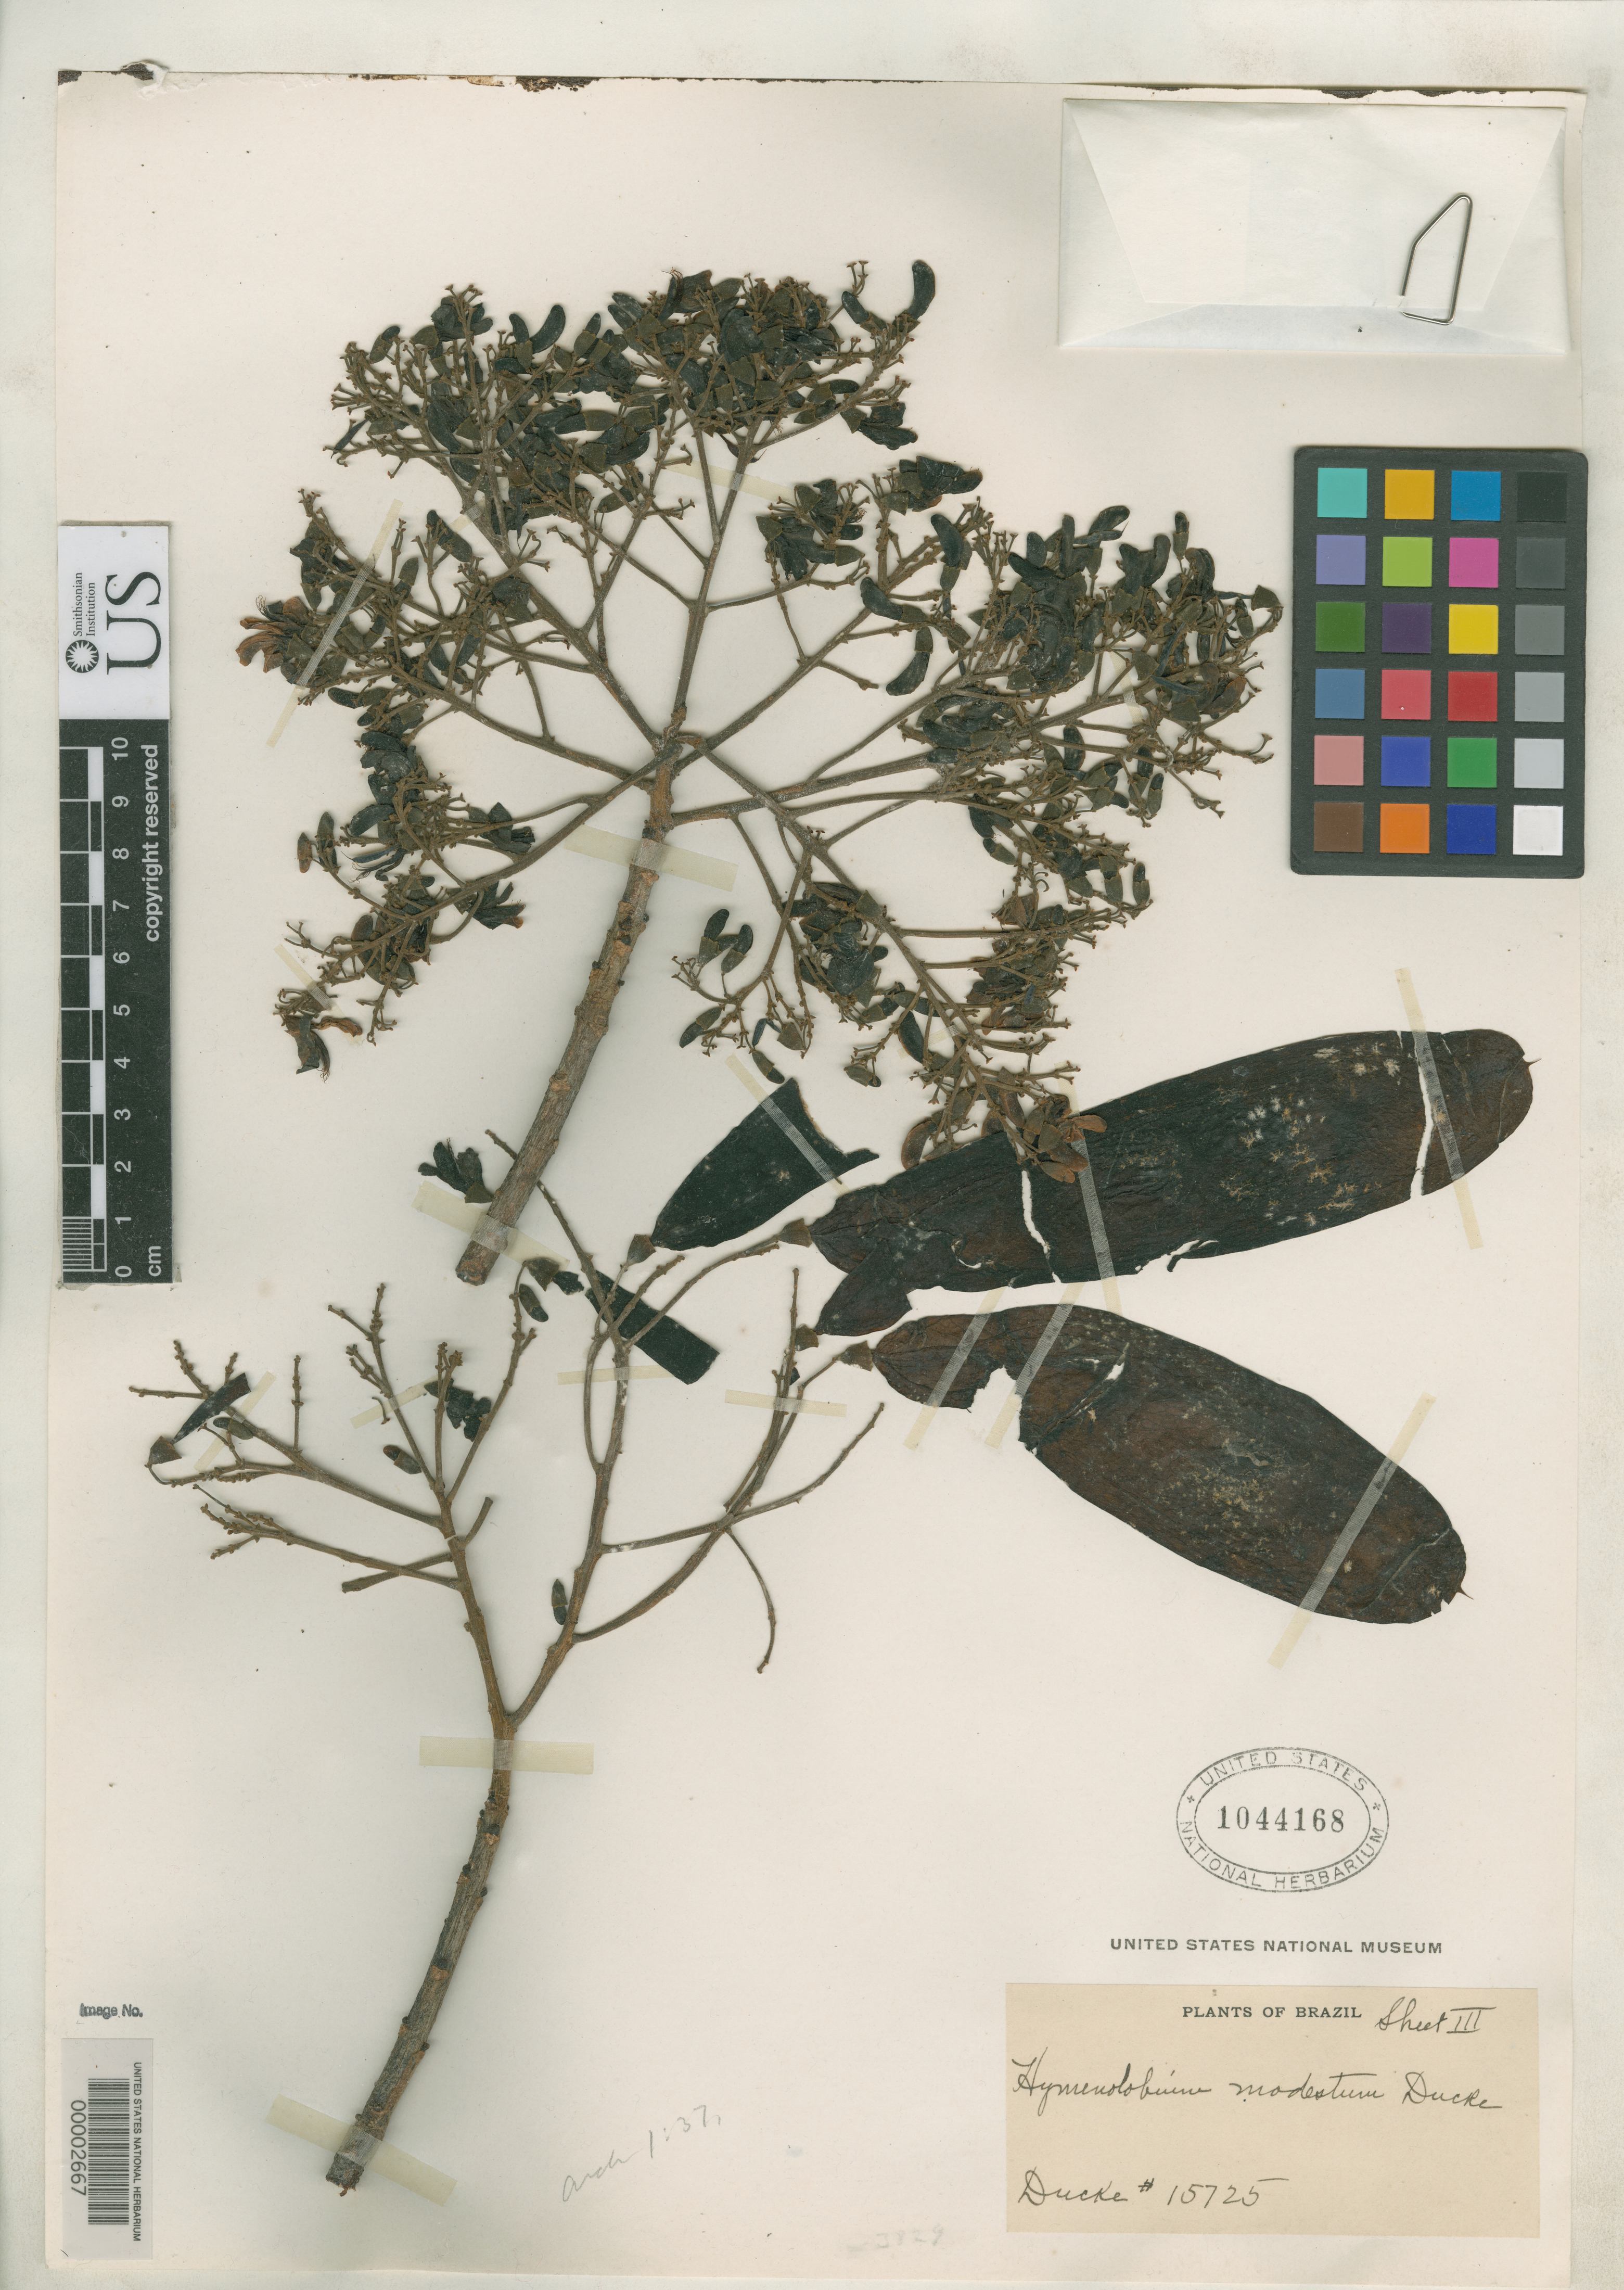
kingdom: Plantae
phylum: Tracheophyta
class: Magnoliopsida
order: Fabales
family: Fabaceae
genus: Hymenolobium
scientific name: Hymenolobium modestum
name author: Ducke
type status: Isosyntype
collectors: A. Ducke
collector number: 15725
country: Brazil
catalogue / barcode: US 1044168